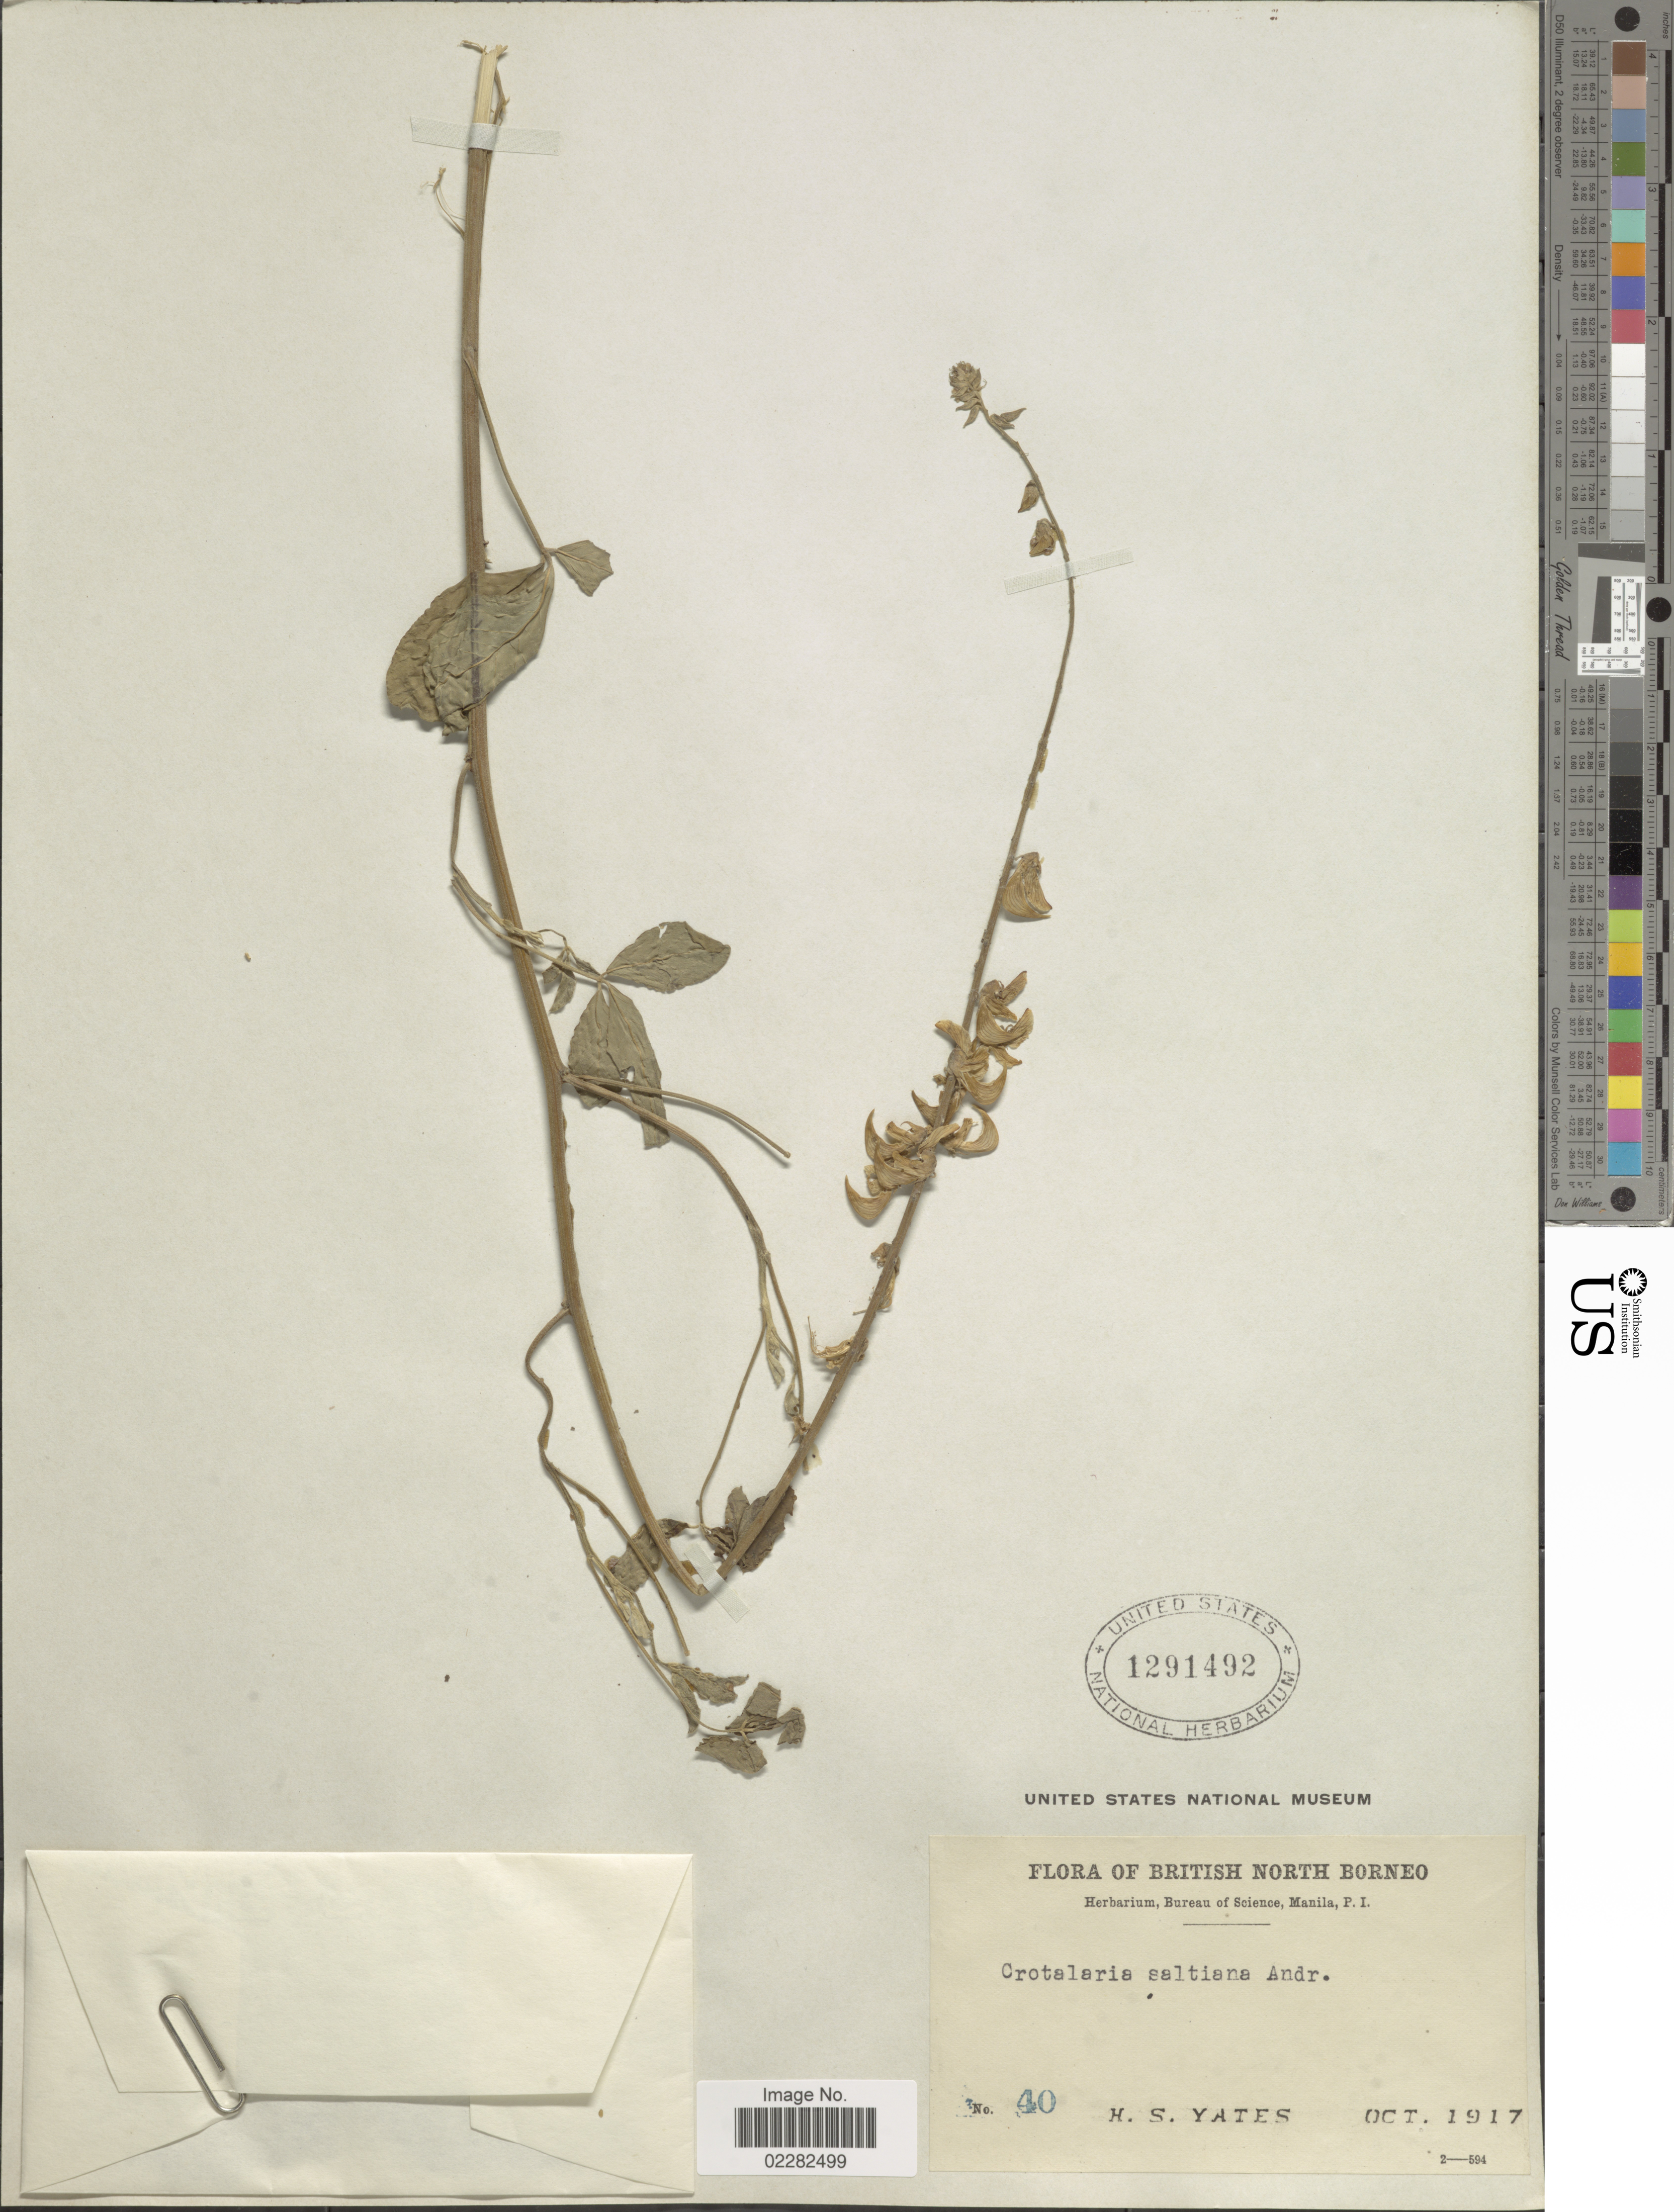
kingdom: Plantae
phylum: Tracheophyta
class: Magnoliopsida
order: Fabales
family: Fabaceae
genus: Crotalaria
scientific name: Crotalaria pallida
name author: Aiton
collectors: H. S. Yates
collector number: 40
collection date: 1917-10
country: Malaysia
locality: British North Borneo.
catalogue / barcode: US 1291492